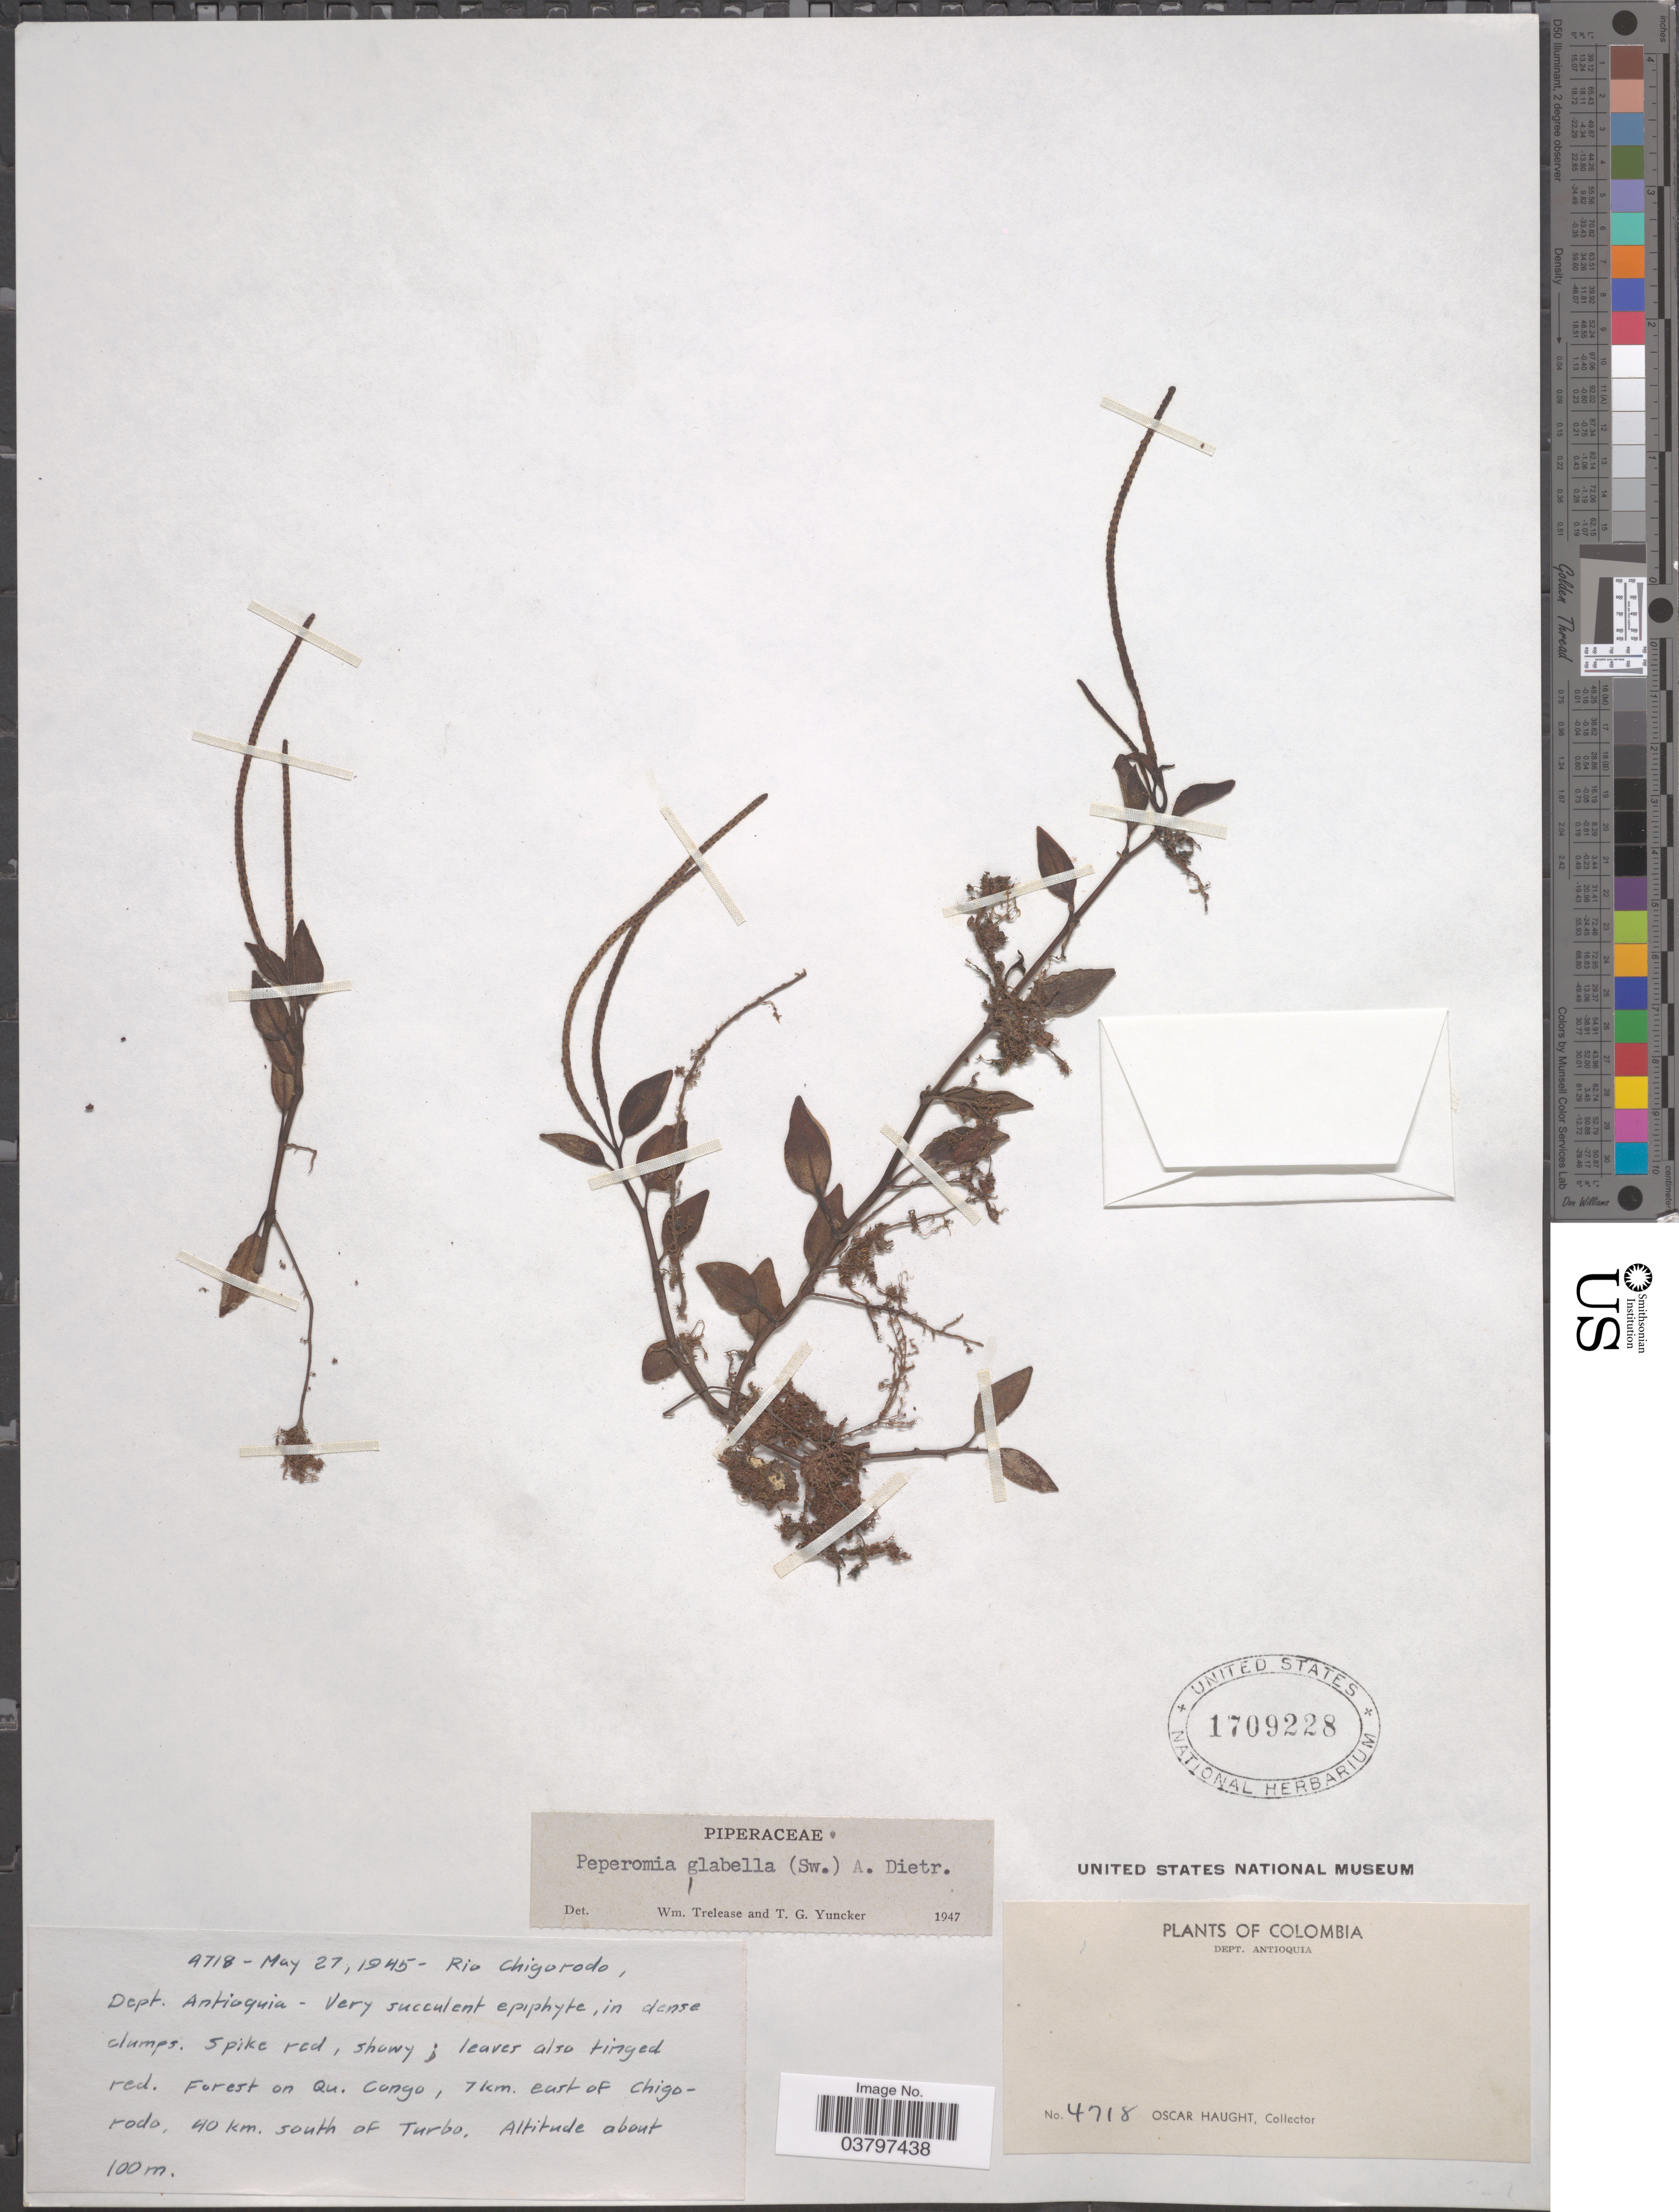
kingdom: Plantae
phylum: Tracheophyta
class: Magnoliopsida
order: Piperales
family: Piperaceae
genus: Peperomia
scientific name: Peperomia glabella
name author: (Sw.) A. Dietr.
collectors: O. Haught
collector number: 4718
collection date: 1945-05-27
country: Colombia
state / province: Antioquia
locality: Rio Chigorodo, Dept. Antioquia. Forest on Qu. Congo, 7 km. east of Chigorodo, 40 km. south of Turbo.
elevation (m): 100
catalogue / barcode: US 1709228